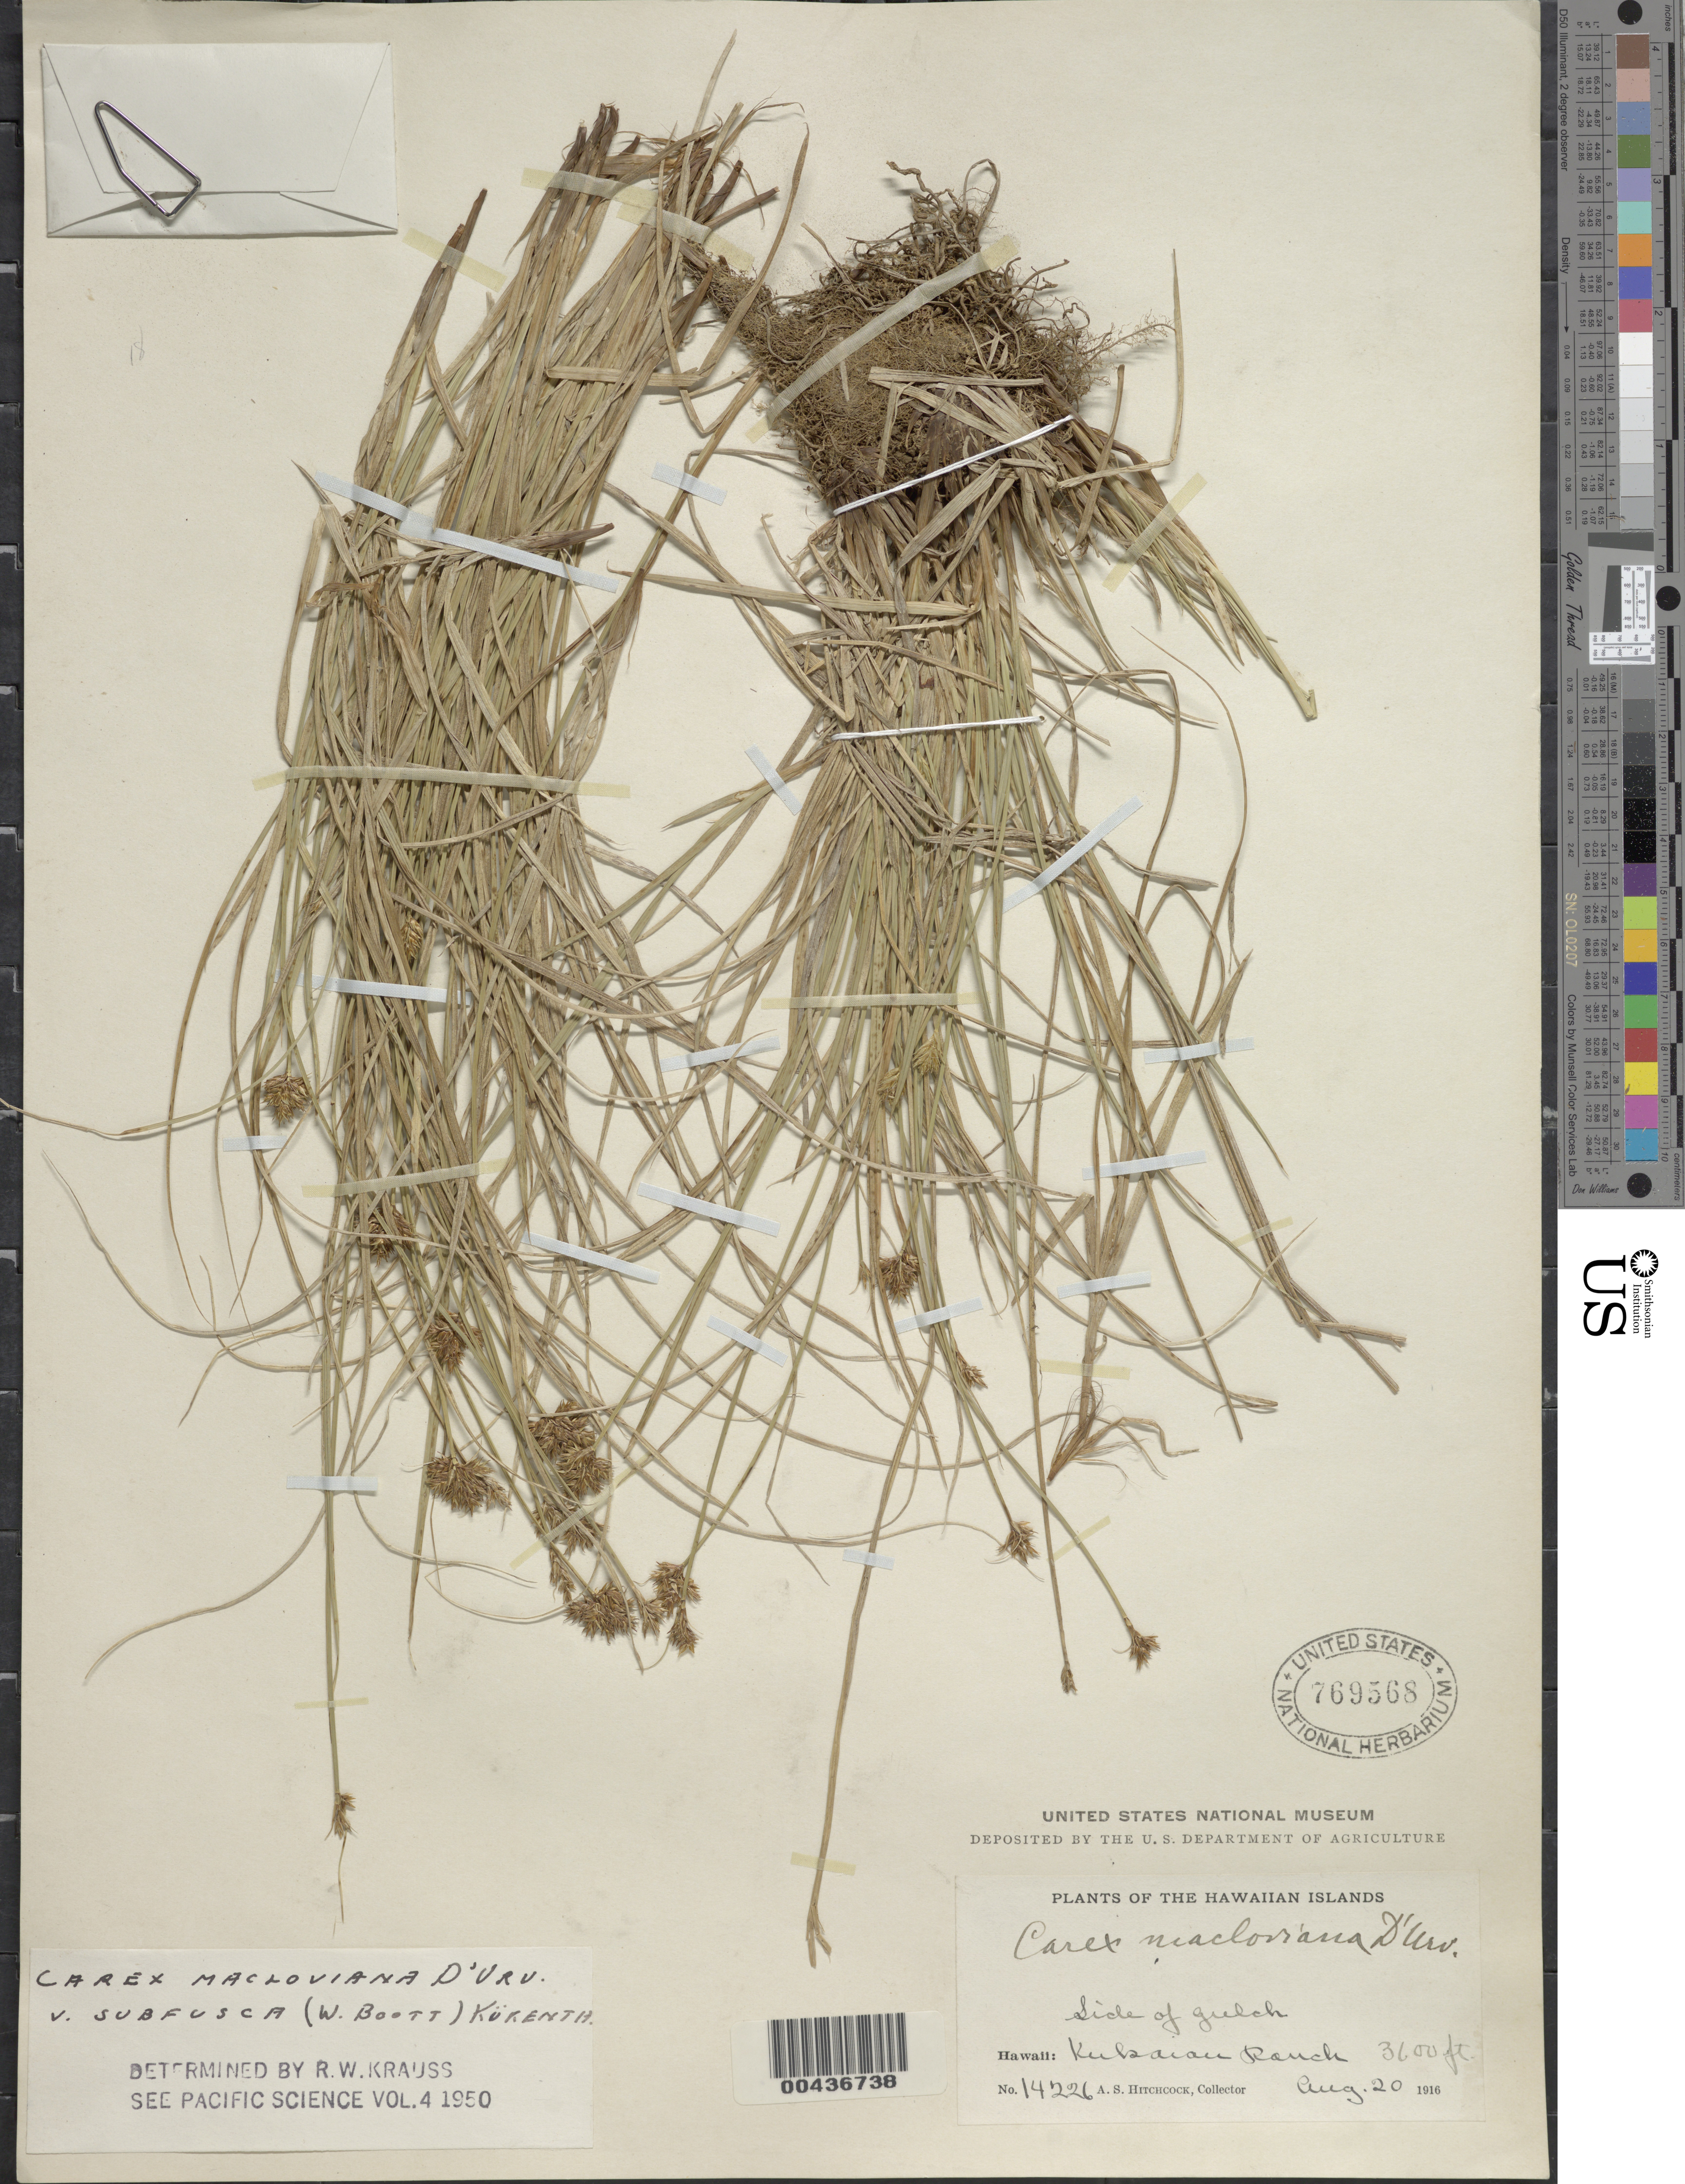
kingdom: Plantae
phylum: Tracheophyta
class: Liliopsida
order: Poales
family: Cyperaceae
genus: Carex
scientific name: Carex subfusca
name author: W. Boott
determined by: Wagner, W. L., (BOT), Smithsonian Institution - National Museum of Natural History (UNITED STATES)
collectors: A. S. Hitchcock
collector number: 14226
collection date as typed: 20 Aug 1916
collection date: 1916-08-20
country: United States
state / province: Hawaii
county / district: Hawaii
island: Hawaii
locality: Kukaiau Ranch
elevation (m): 1097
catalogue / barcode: US 769568